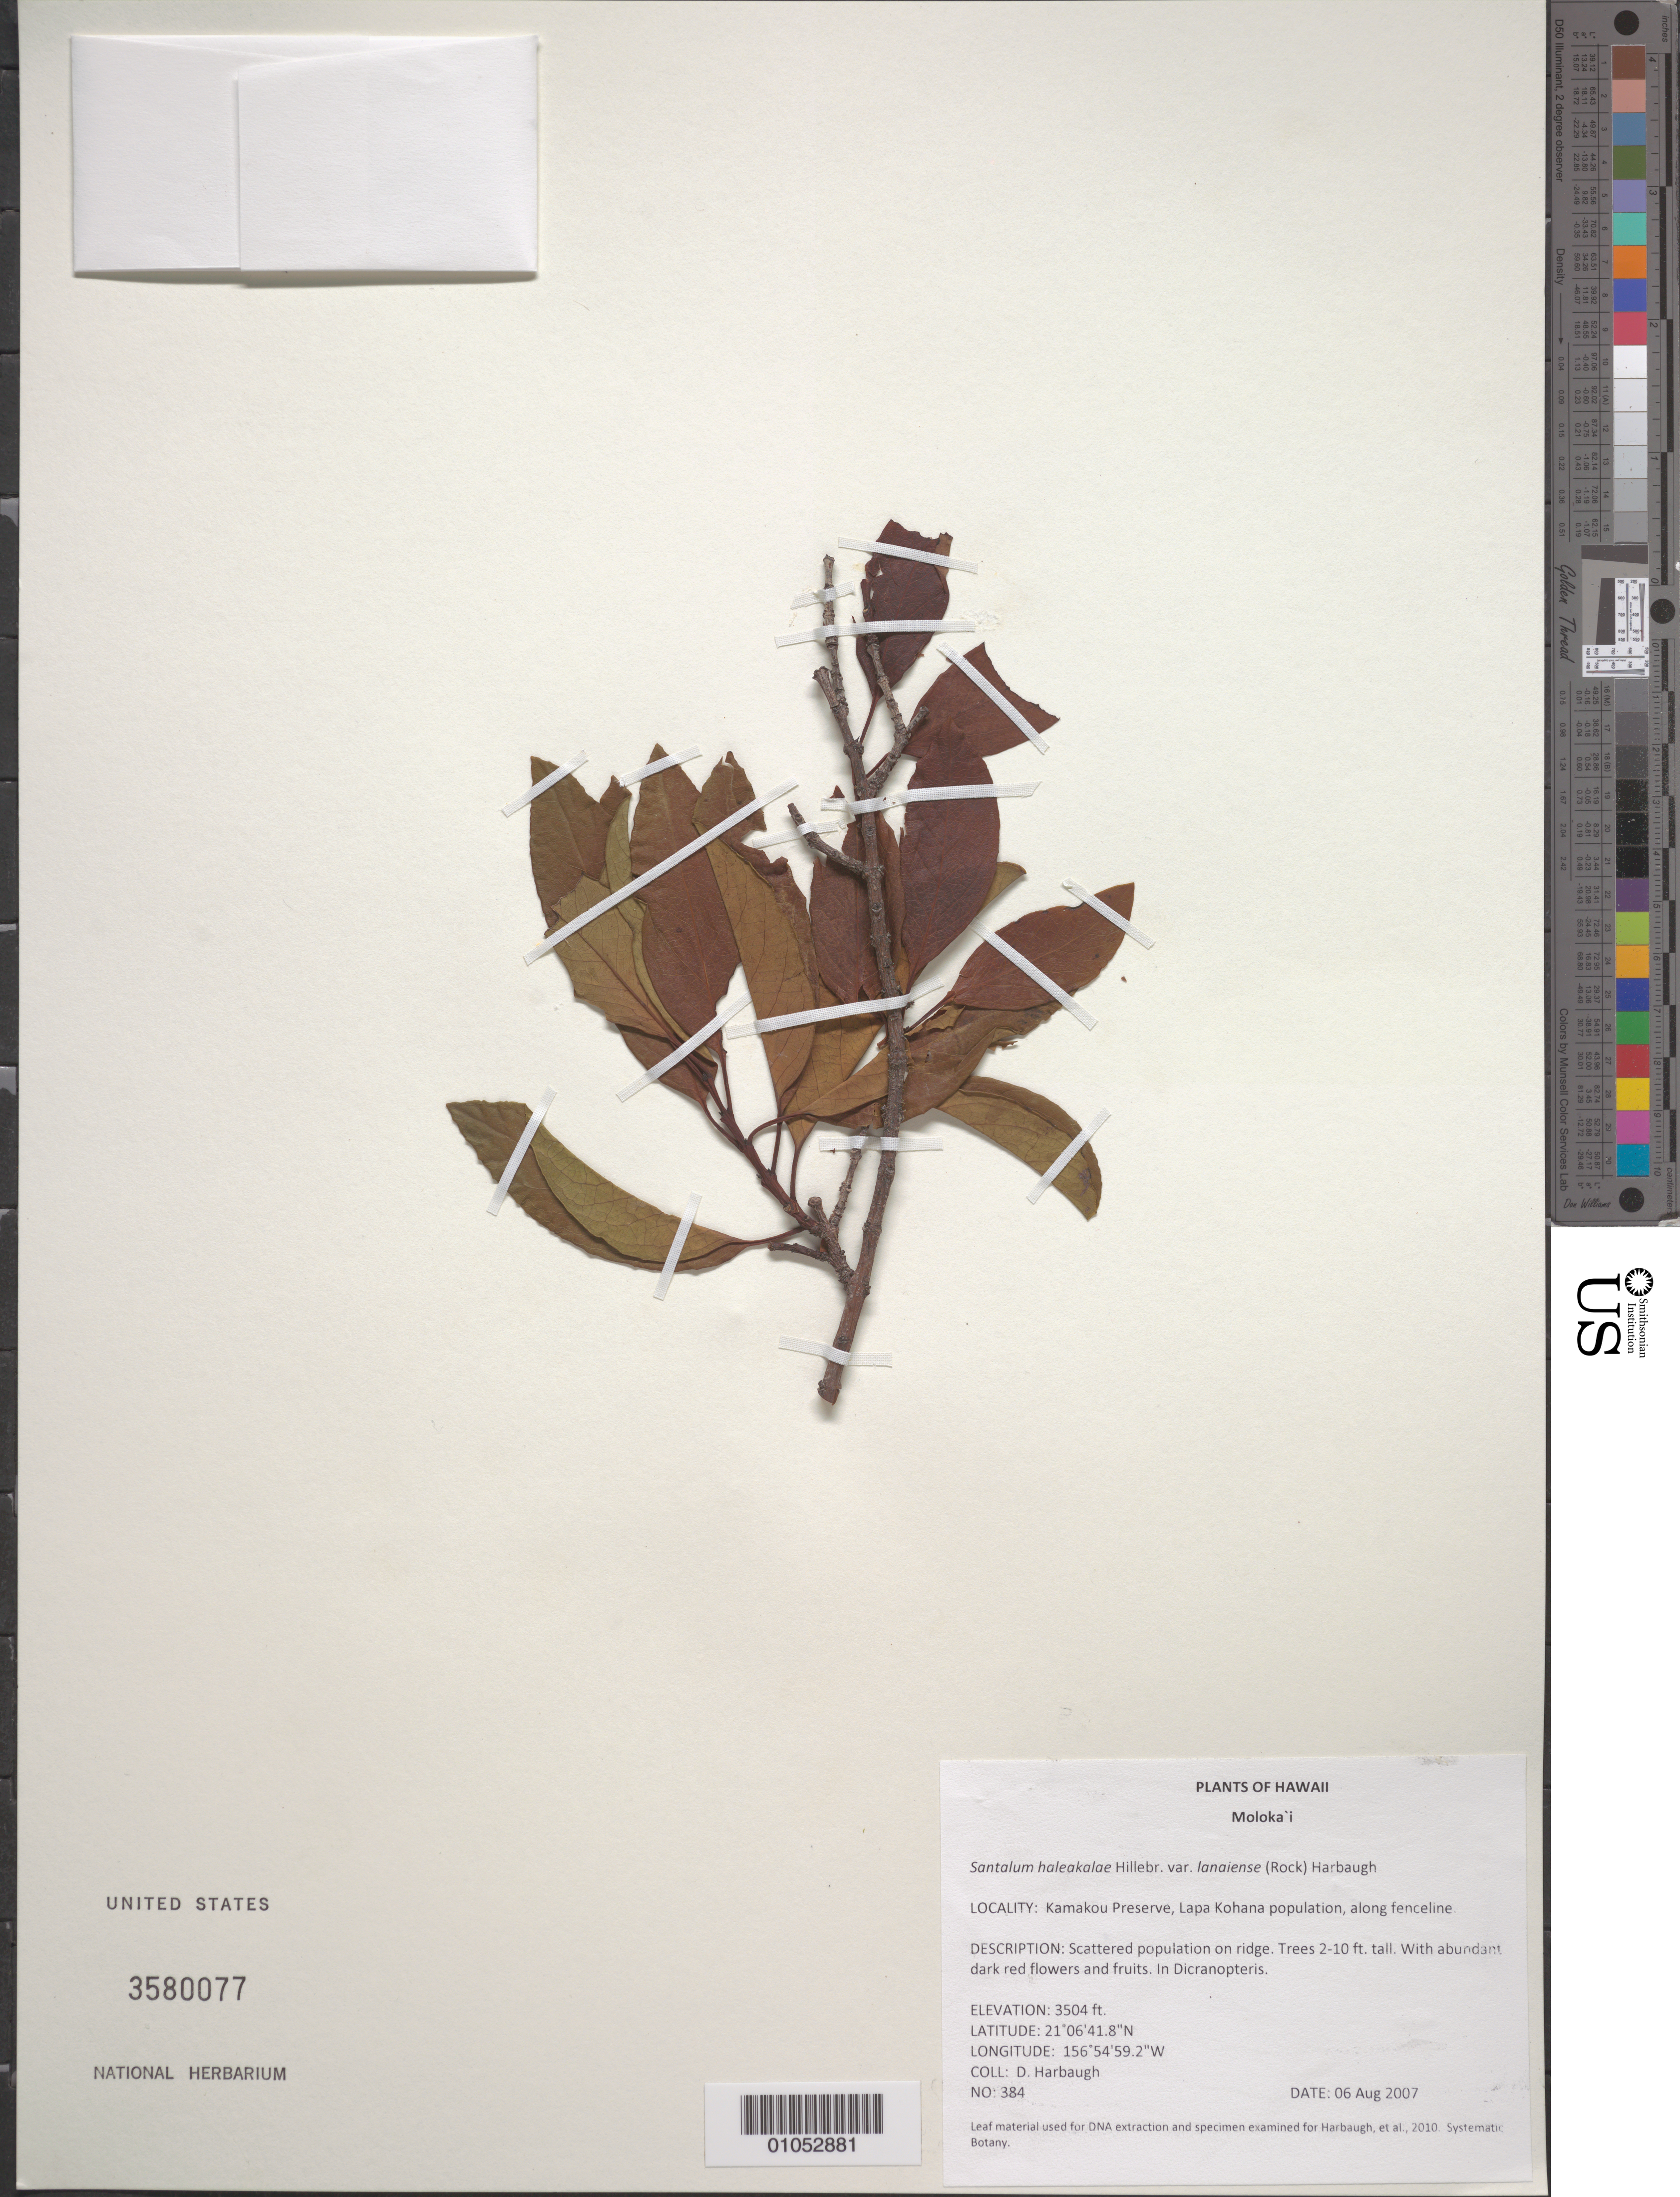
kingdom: Plantae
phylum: Tracheophyta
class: Magnoliopsida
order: Santalales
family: Santalaceae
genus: Santalum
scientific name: Santalum haleakalae var. lanaiense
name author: (Rock) Harbaugh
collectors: D. Harbaugh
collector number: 384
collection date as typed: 6 Aug 2007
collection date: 2007-08-06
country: United States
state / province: Hawaii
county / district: Maui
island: Moloka'i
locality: Kamakou Preserve, Lapa Kohana population, along fenceline.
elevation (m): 1068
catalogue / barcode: US 3580077